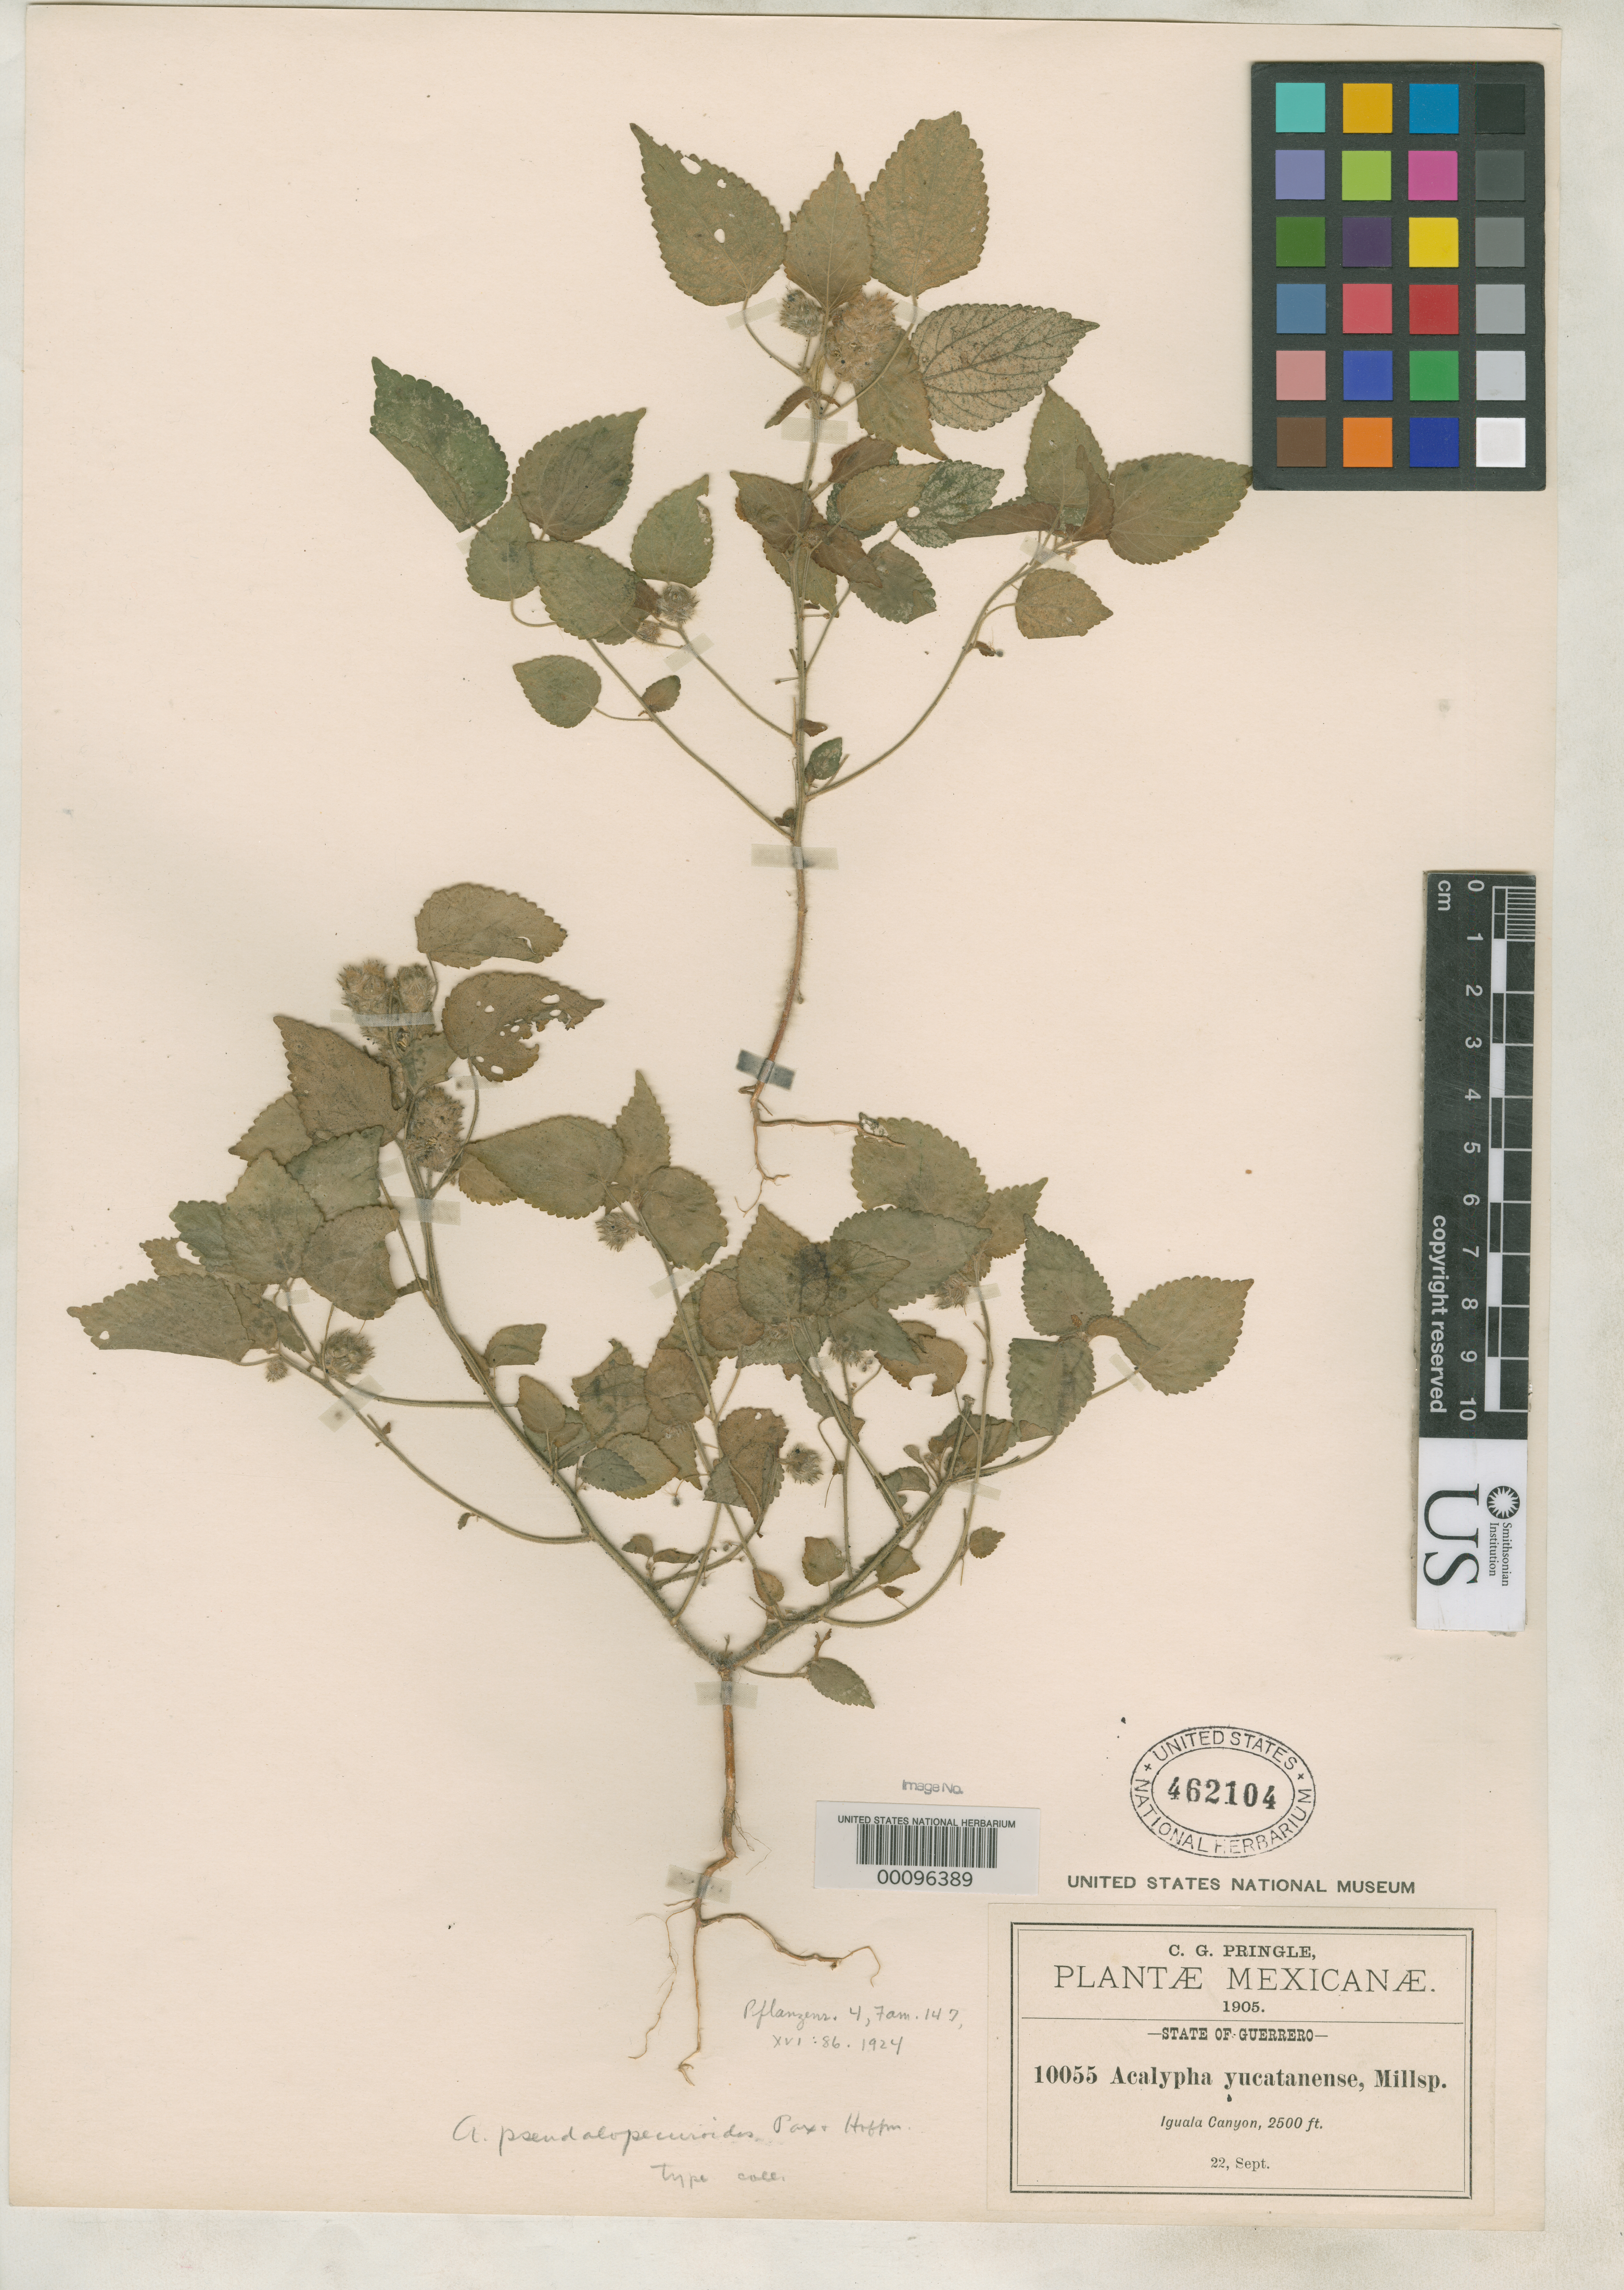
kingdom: Plantae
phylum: Tracheophyta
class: Magnoliopsida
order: Malpighiales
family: Euphorbiaceae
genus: Acalypha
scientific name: Acalypha pseudalopecuroides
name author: Pax & K. Hoffm. in Engl.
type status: Isosyntype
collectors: C. G. Pringle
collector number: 10055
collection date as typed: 22 Sep 1905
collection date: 1905-09-22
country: Mexico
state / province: Guerrero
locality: Iguala Canyon.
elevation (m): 762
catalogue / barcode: US 462104